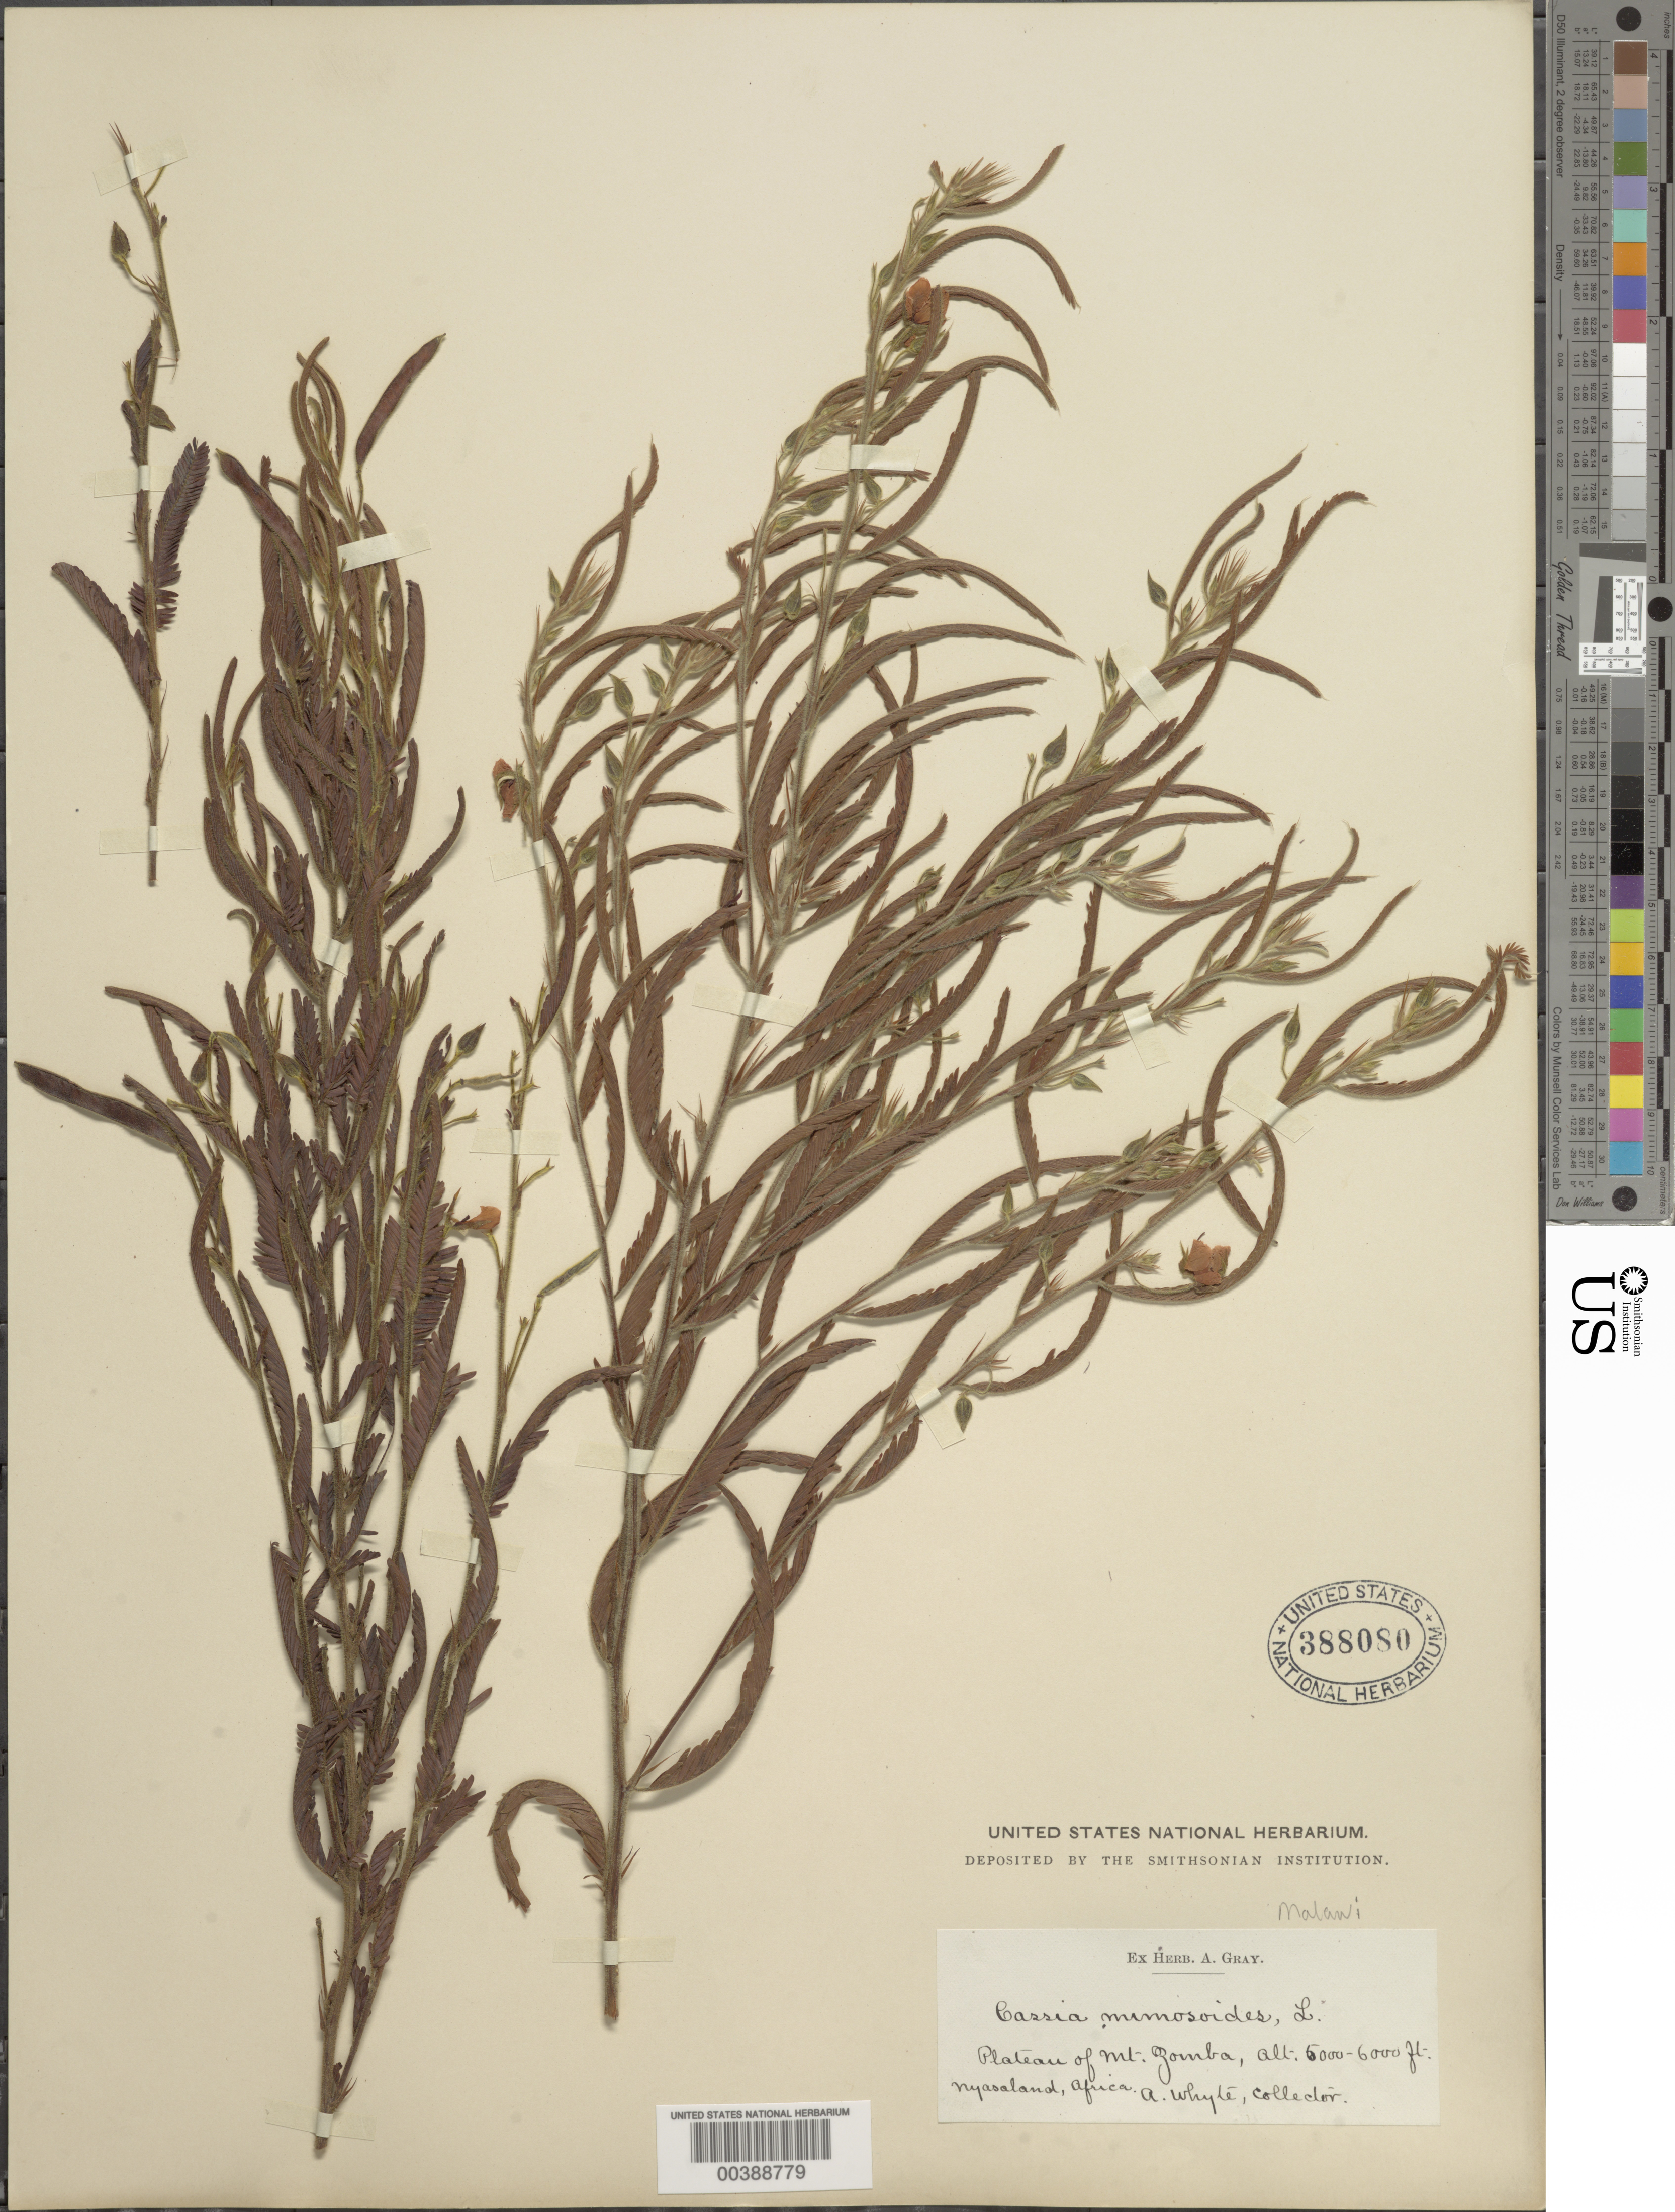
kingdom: Plantae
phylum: Tracheophyta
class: Magnoliopsida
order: Fabales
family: Fabaceae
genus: Chamaecrista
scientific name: Chamaecrista mimosoides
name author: (L.) Greene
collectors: A. Whyte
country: Malawi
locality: Nyasaland; plateau of mt. zomba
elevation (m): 1524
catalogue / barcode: US 388080